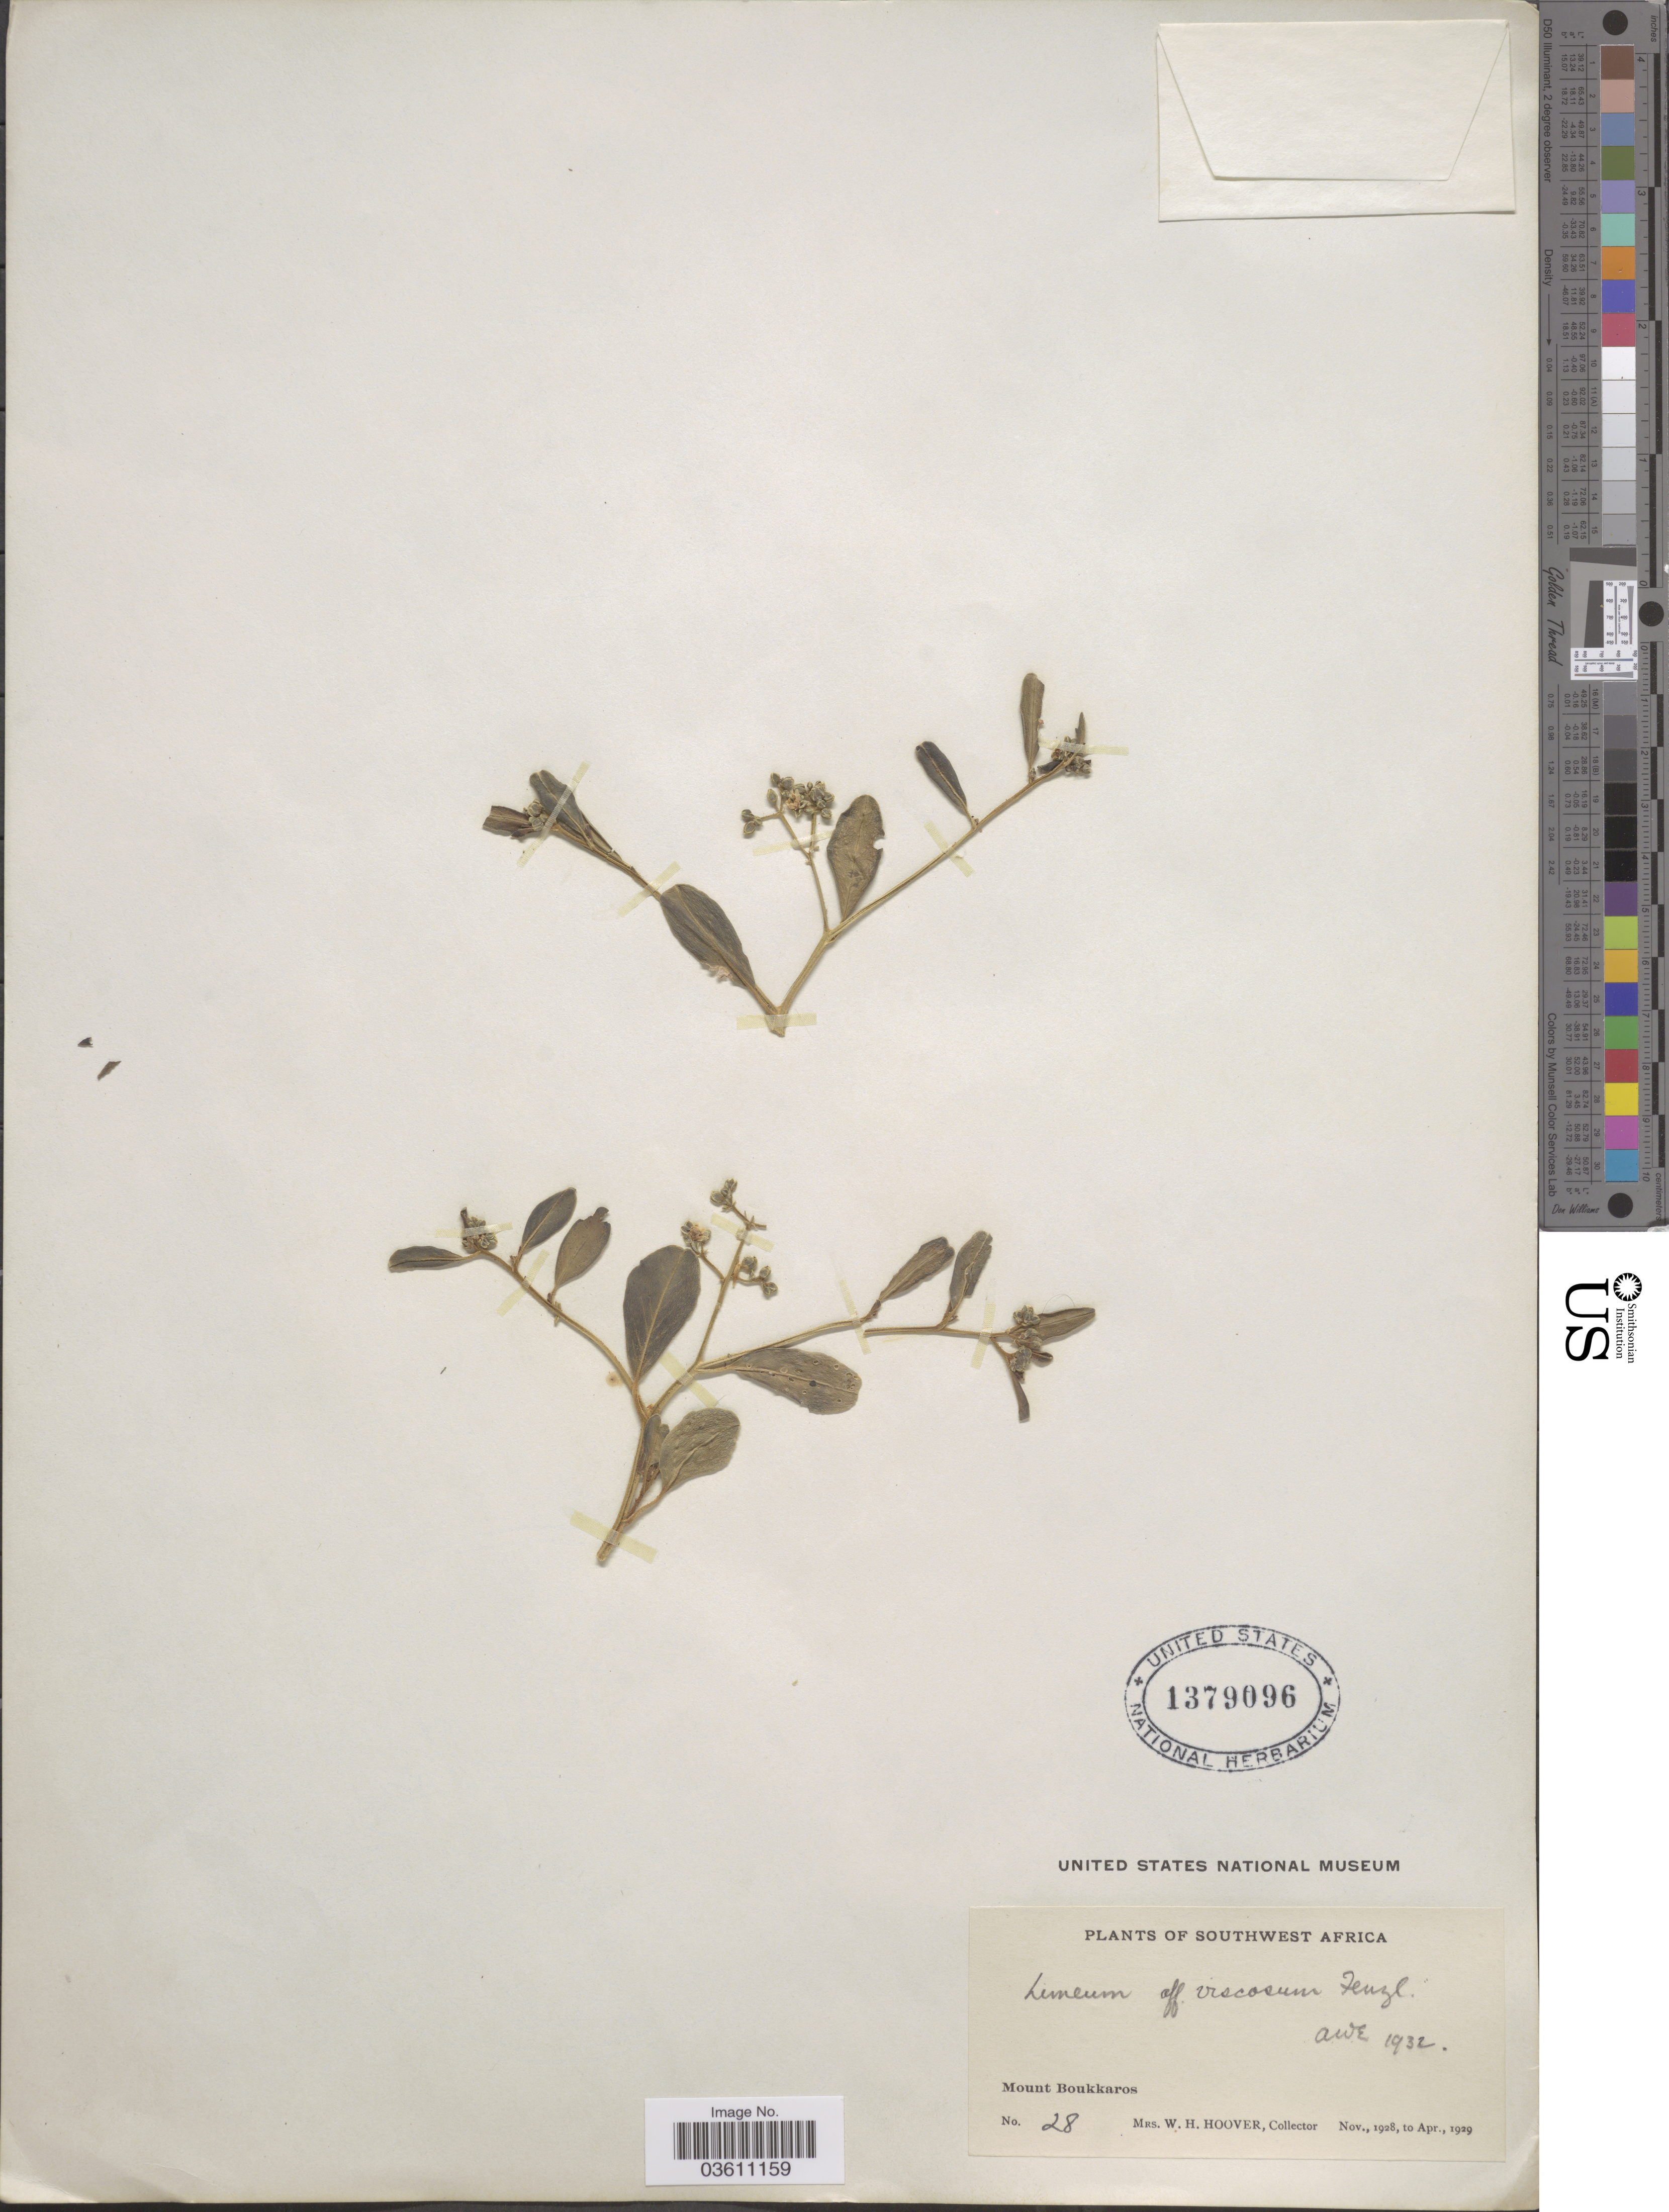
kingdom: Plantae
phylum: Tracheophyta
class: Magnoliopsida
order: Caryophyllales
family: Limeaceae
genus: Limeum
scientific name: Limeum viscosum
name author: Fenzl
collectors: W. H. Hoover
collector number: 28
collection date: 1928-11/1929-04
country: Namibia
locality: Southwest Africa, Mount Boukkaros.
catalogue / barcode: US 1379096